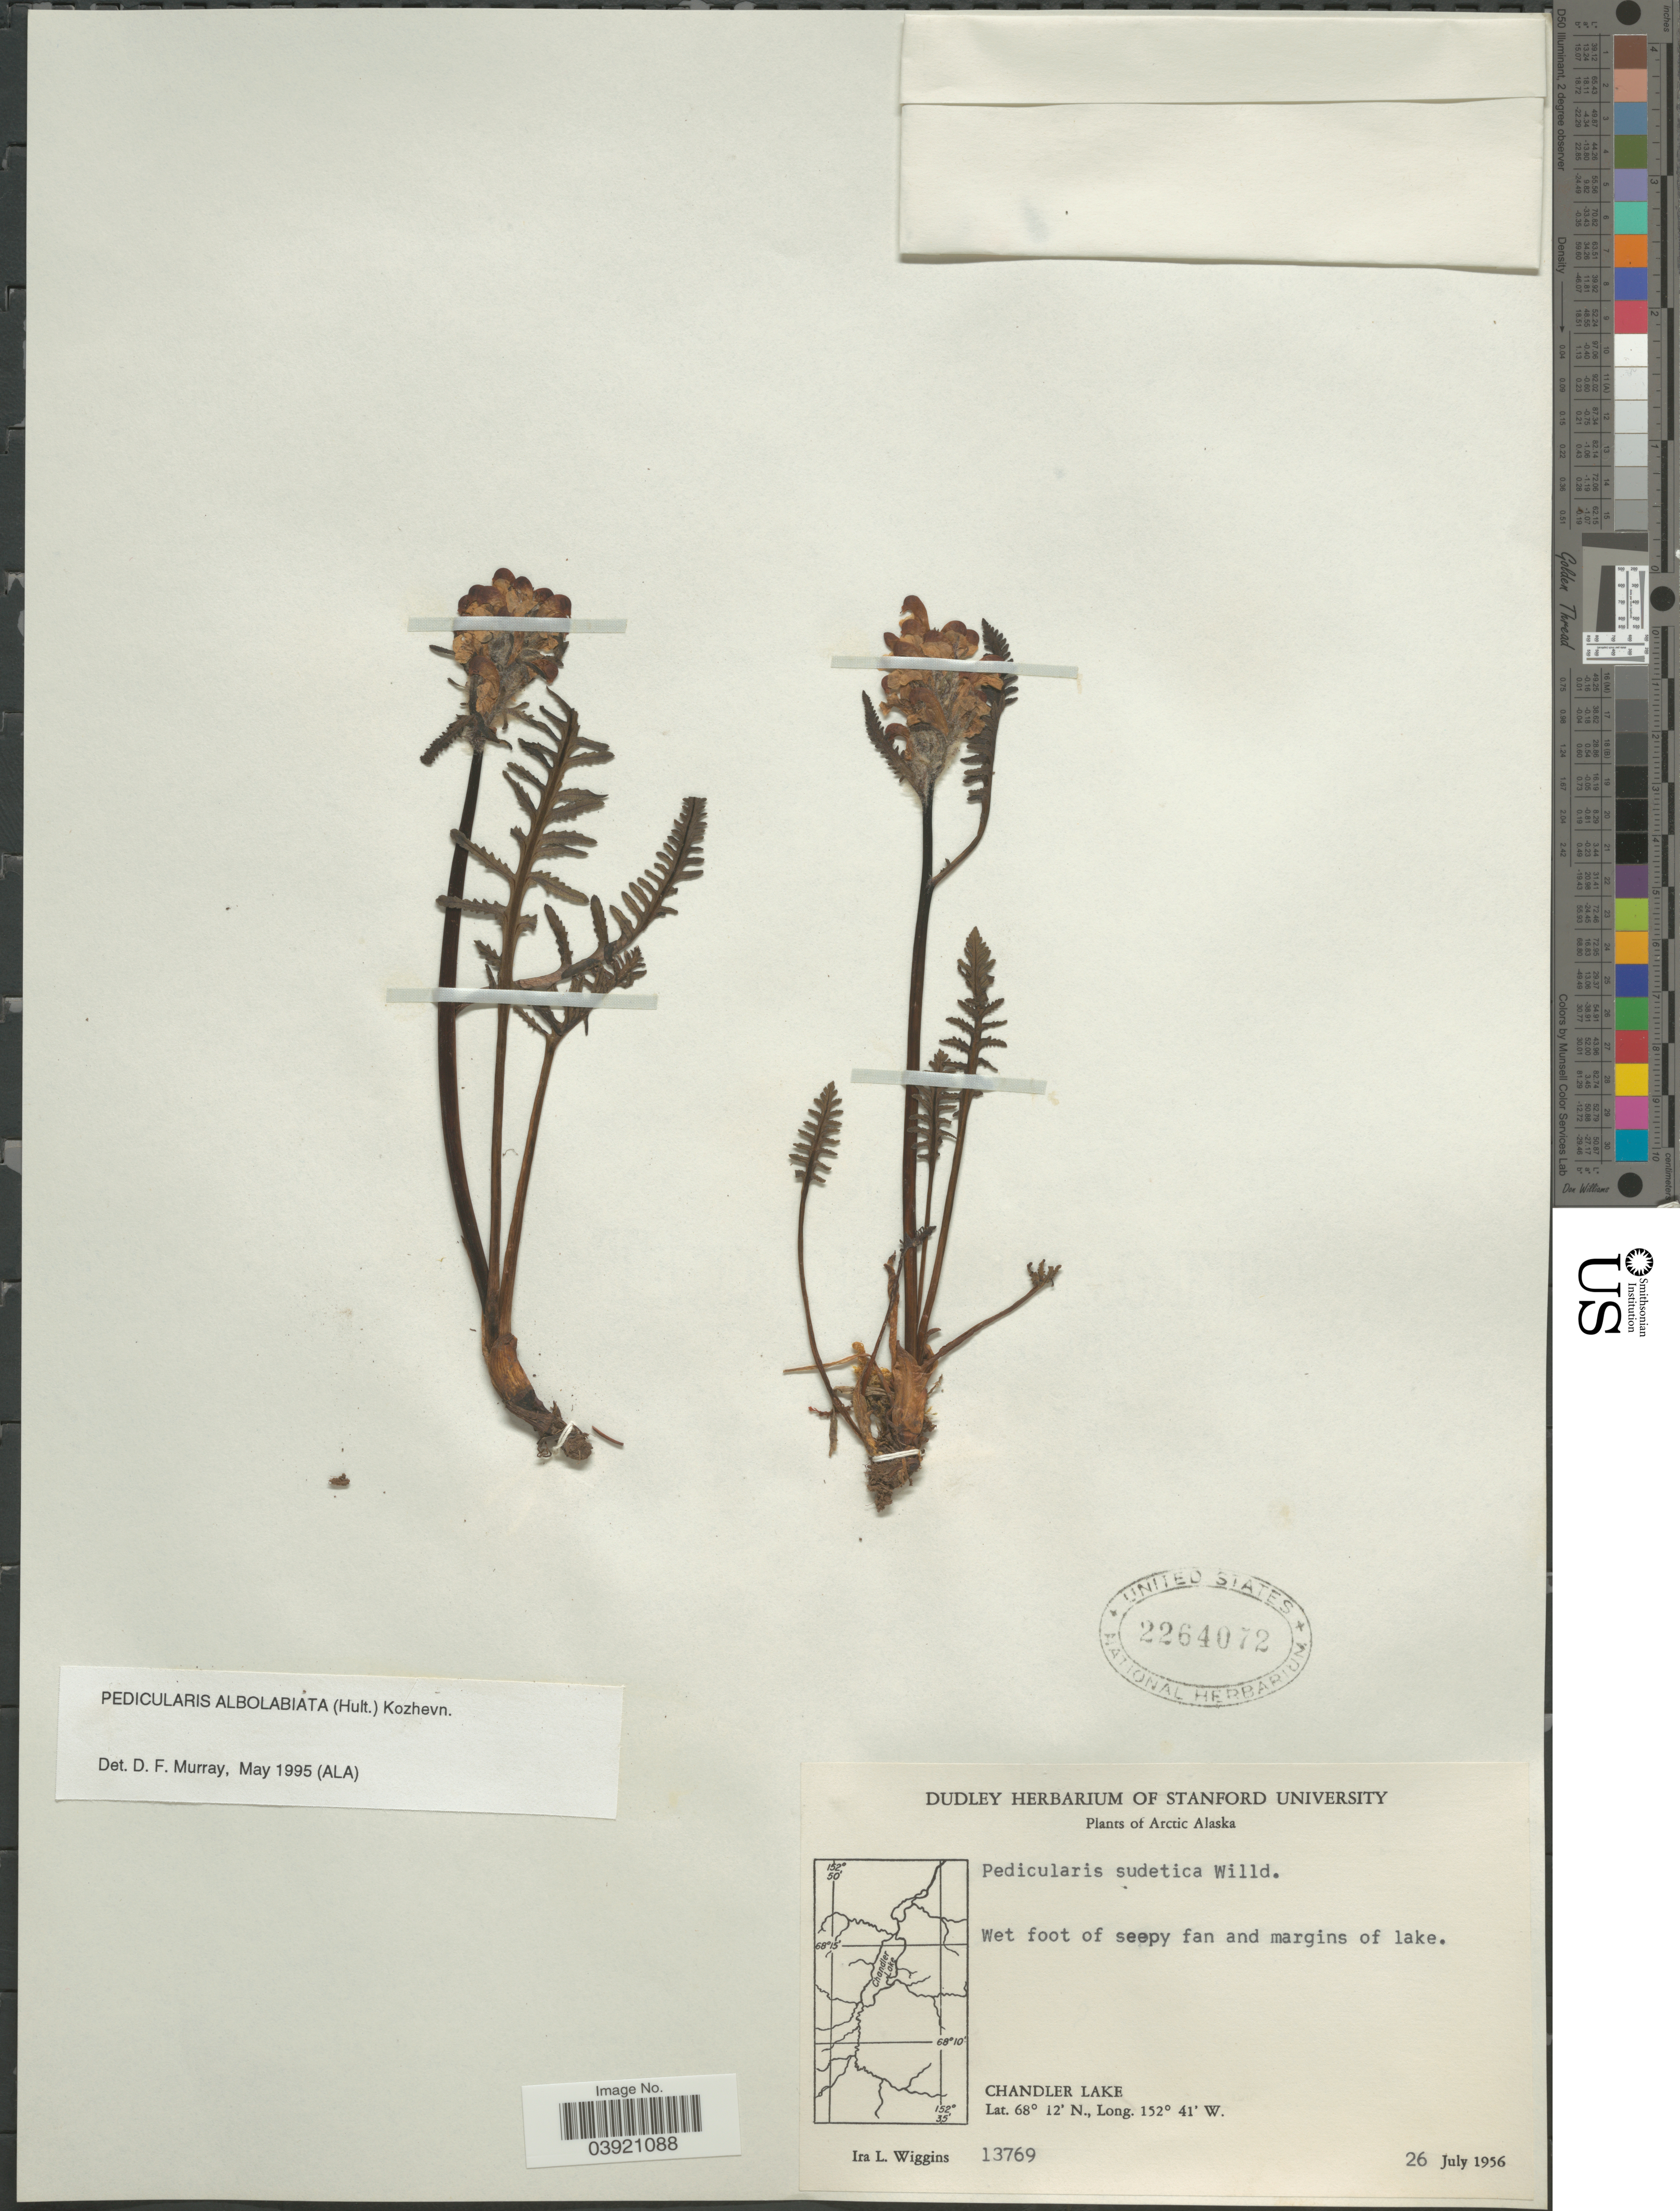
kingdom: Plantae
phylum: Tracheophyta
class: Magnoliopsida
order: Lamiales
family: Orobanchaceae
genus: Pedicularis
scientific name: Pedicularis albolabiata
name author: (Hultén) Kozhevn.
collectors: I. L. Wiggins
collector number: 13769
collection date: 1956-07-26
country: United States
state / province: Alaska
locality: Arctic Alaska. Chandler Lake.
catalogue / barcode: US 2264072